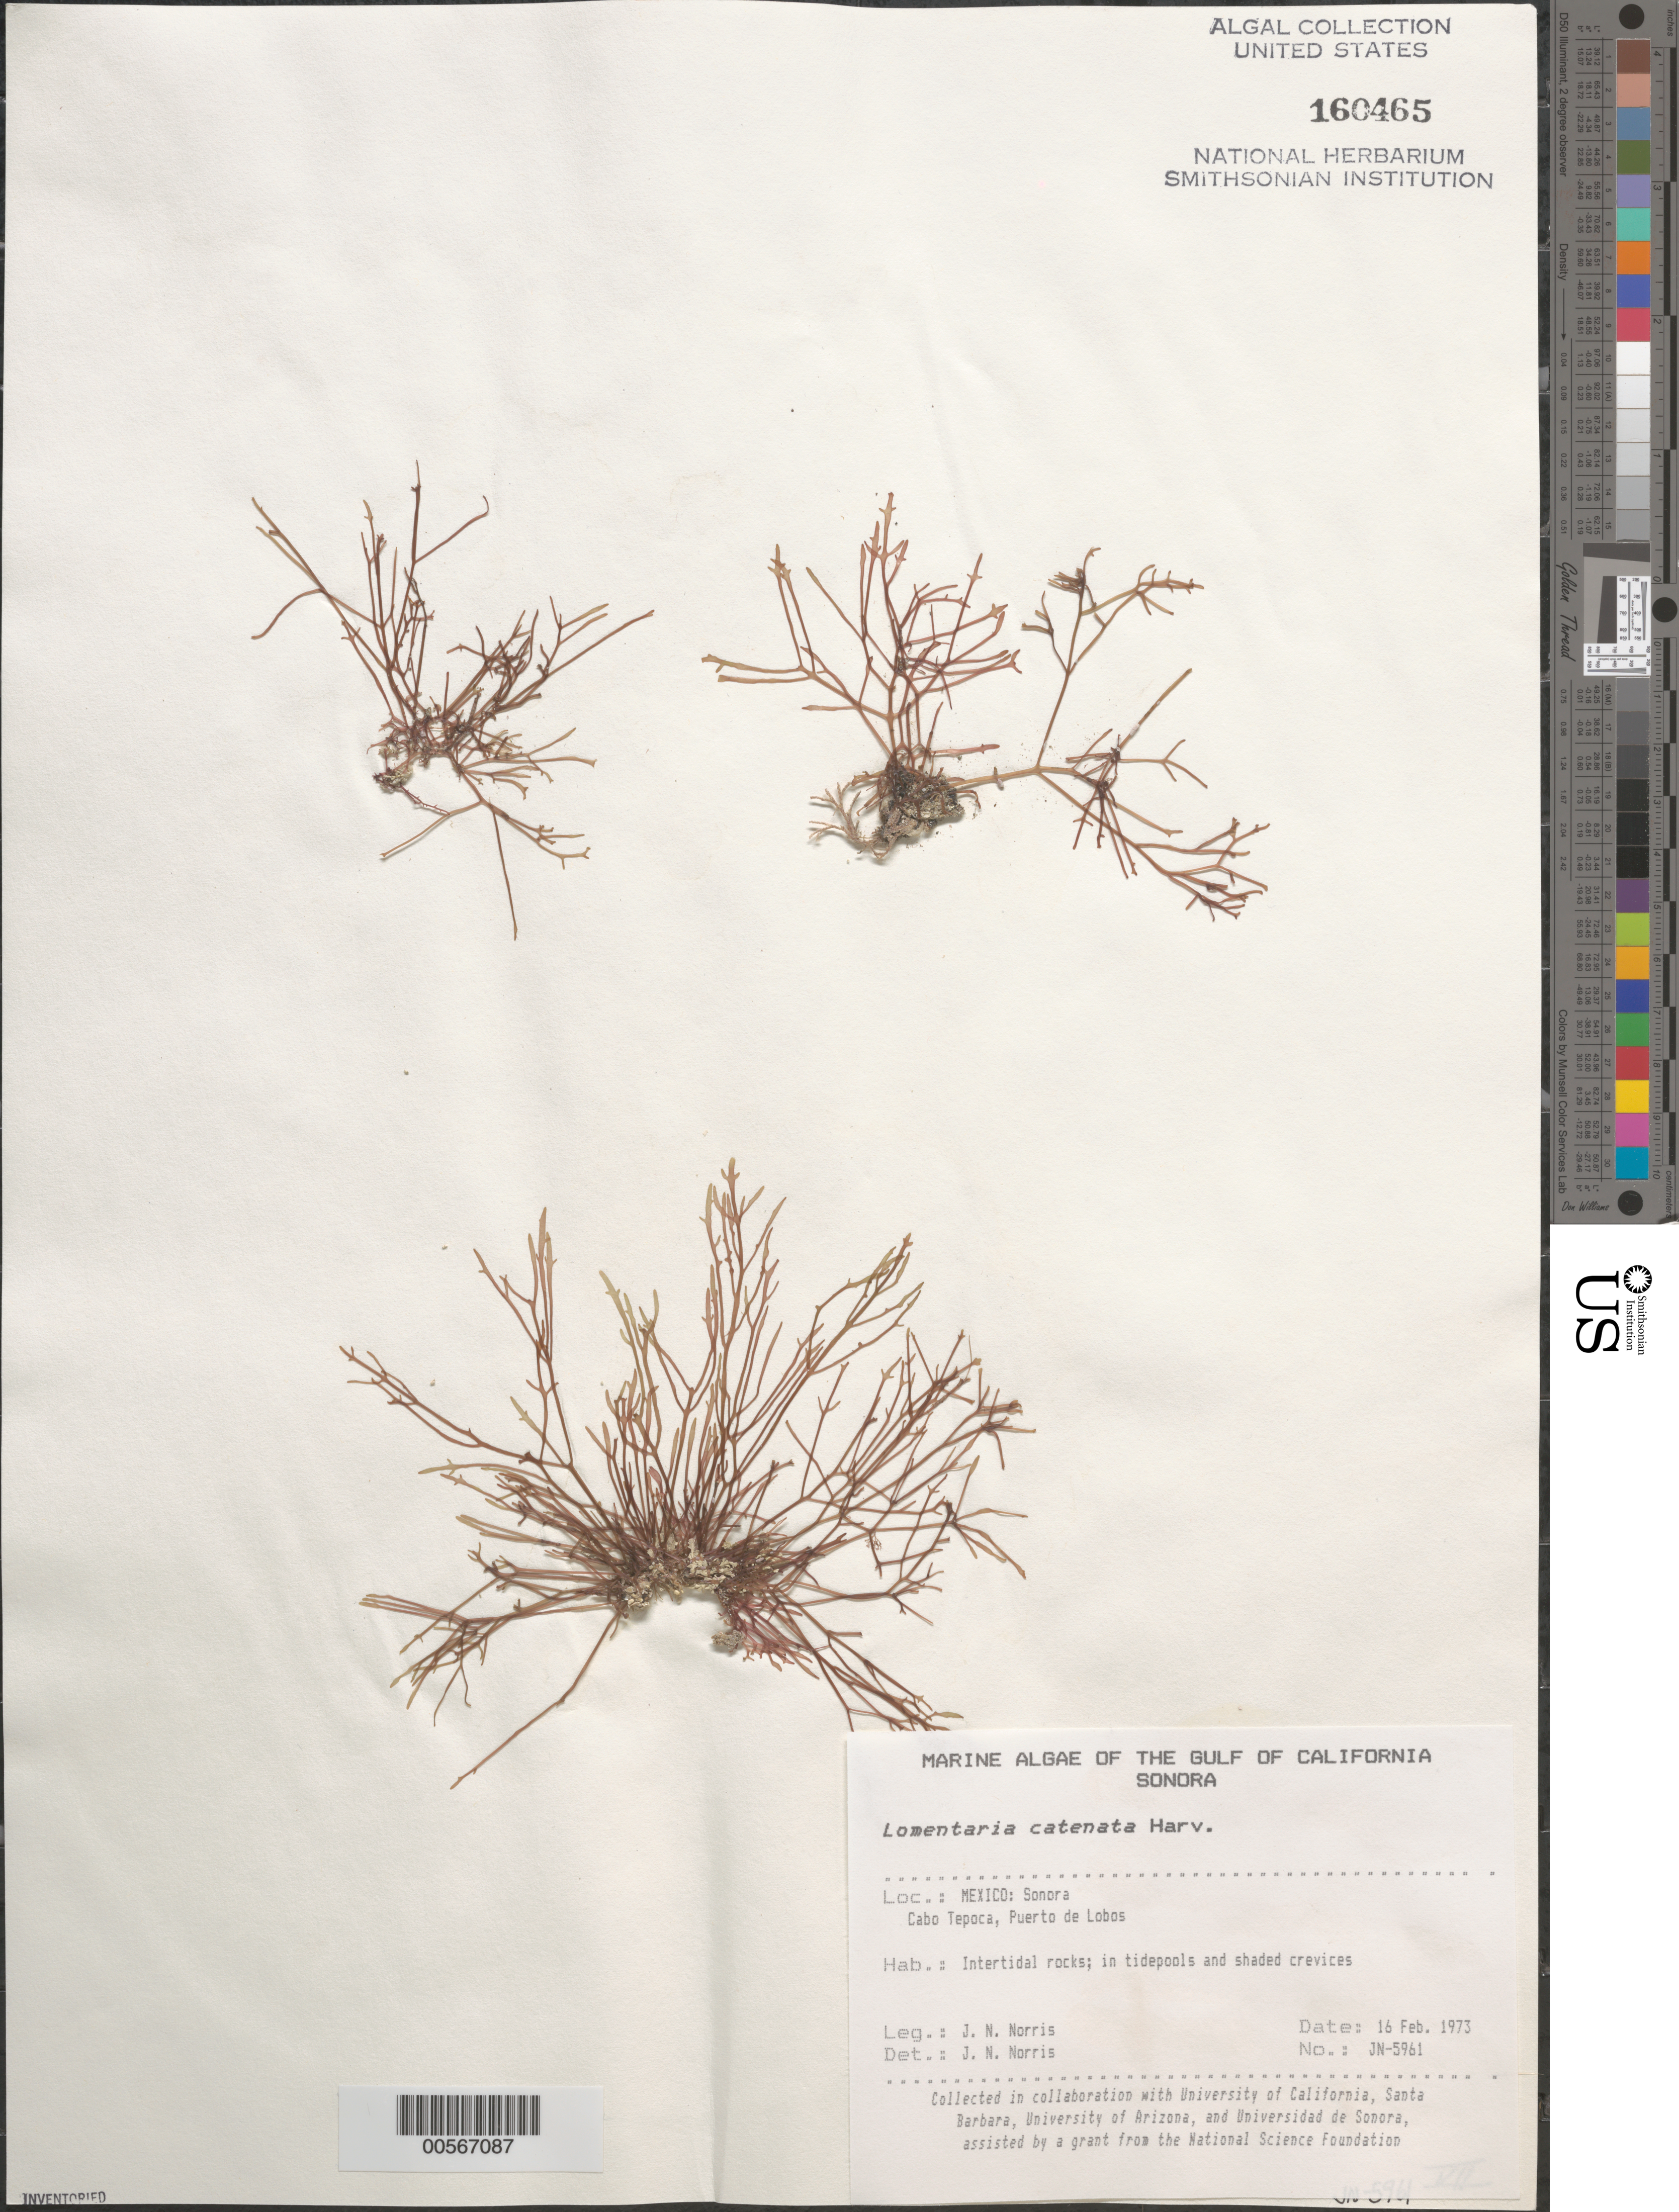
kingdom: Plantae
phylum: Rhodophyta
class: Florideophyceae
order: Rhodymeniales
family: Lomentariaceae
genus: Fushitsunagia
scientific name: Fushitsunagia catenata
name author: (Harv.) Filloramo & G.W. Saunders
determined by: Algae name updating Project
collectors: J. N. Norris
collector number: JN-5961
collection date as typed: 16 Feb 1973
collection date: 1973-02-16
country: Mexico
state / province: Sonora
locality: Cabo Tepoca, Puerto de Lobos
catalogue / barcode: US 160465